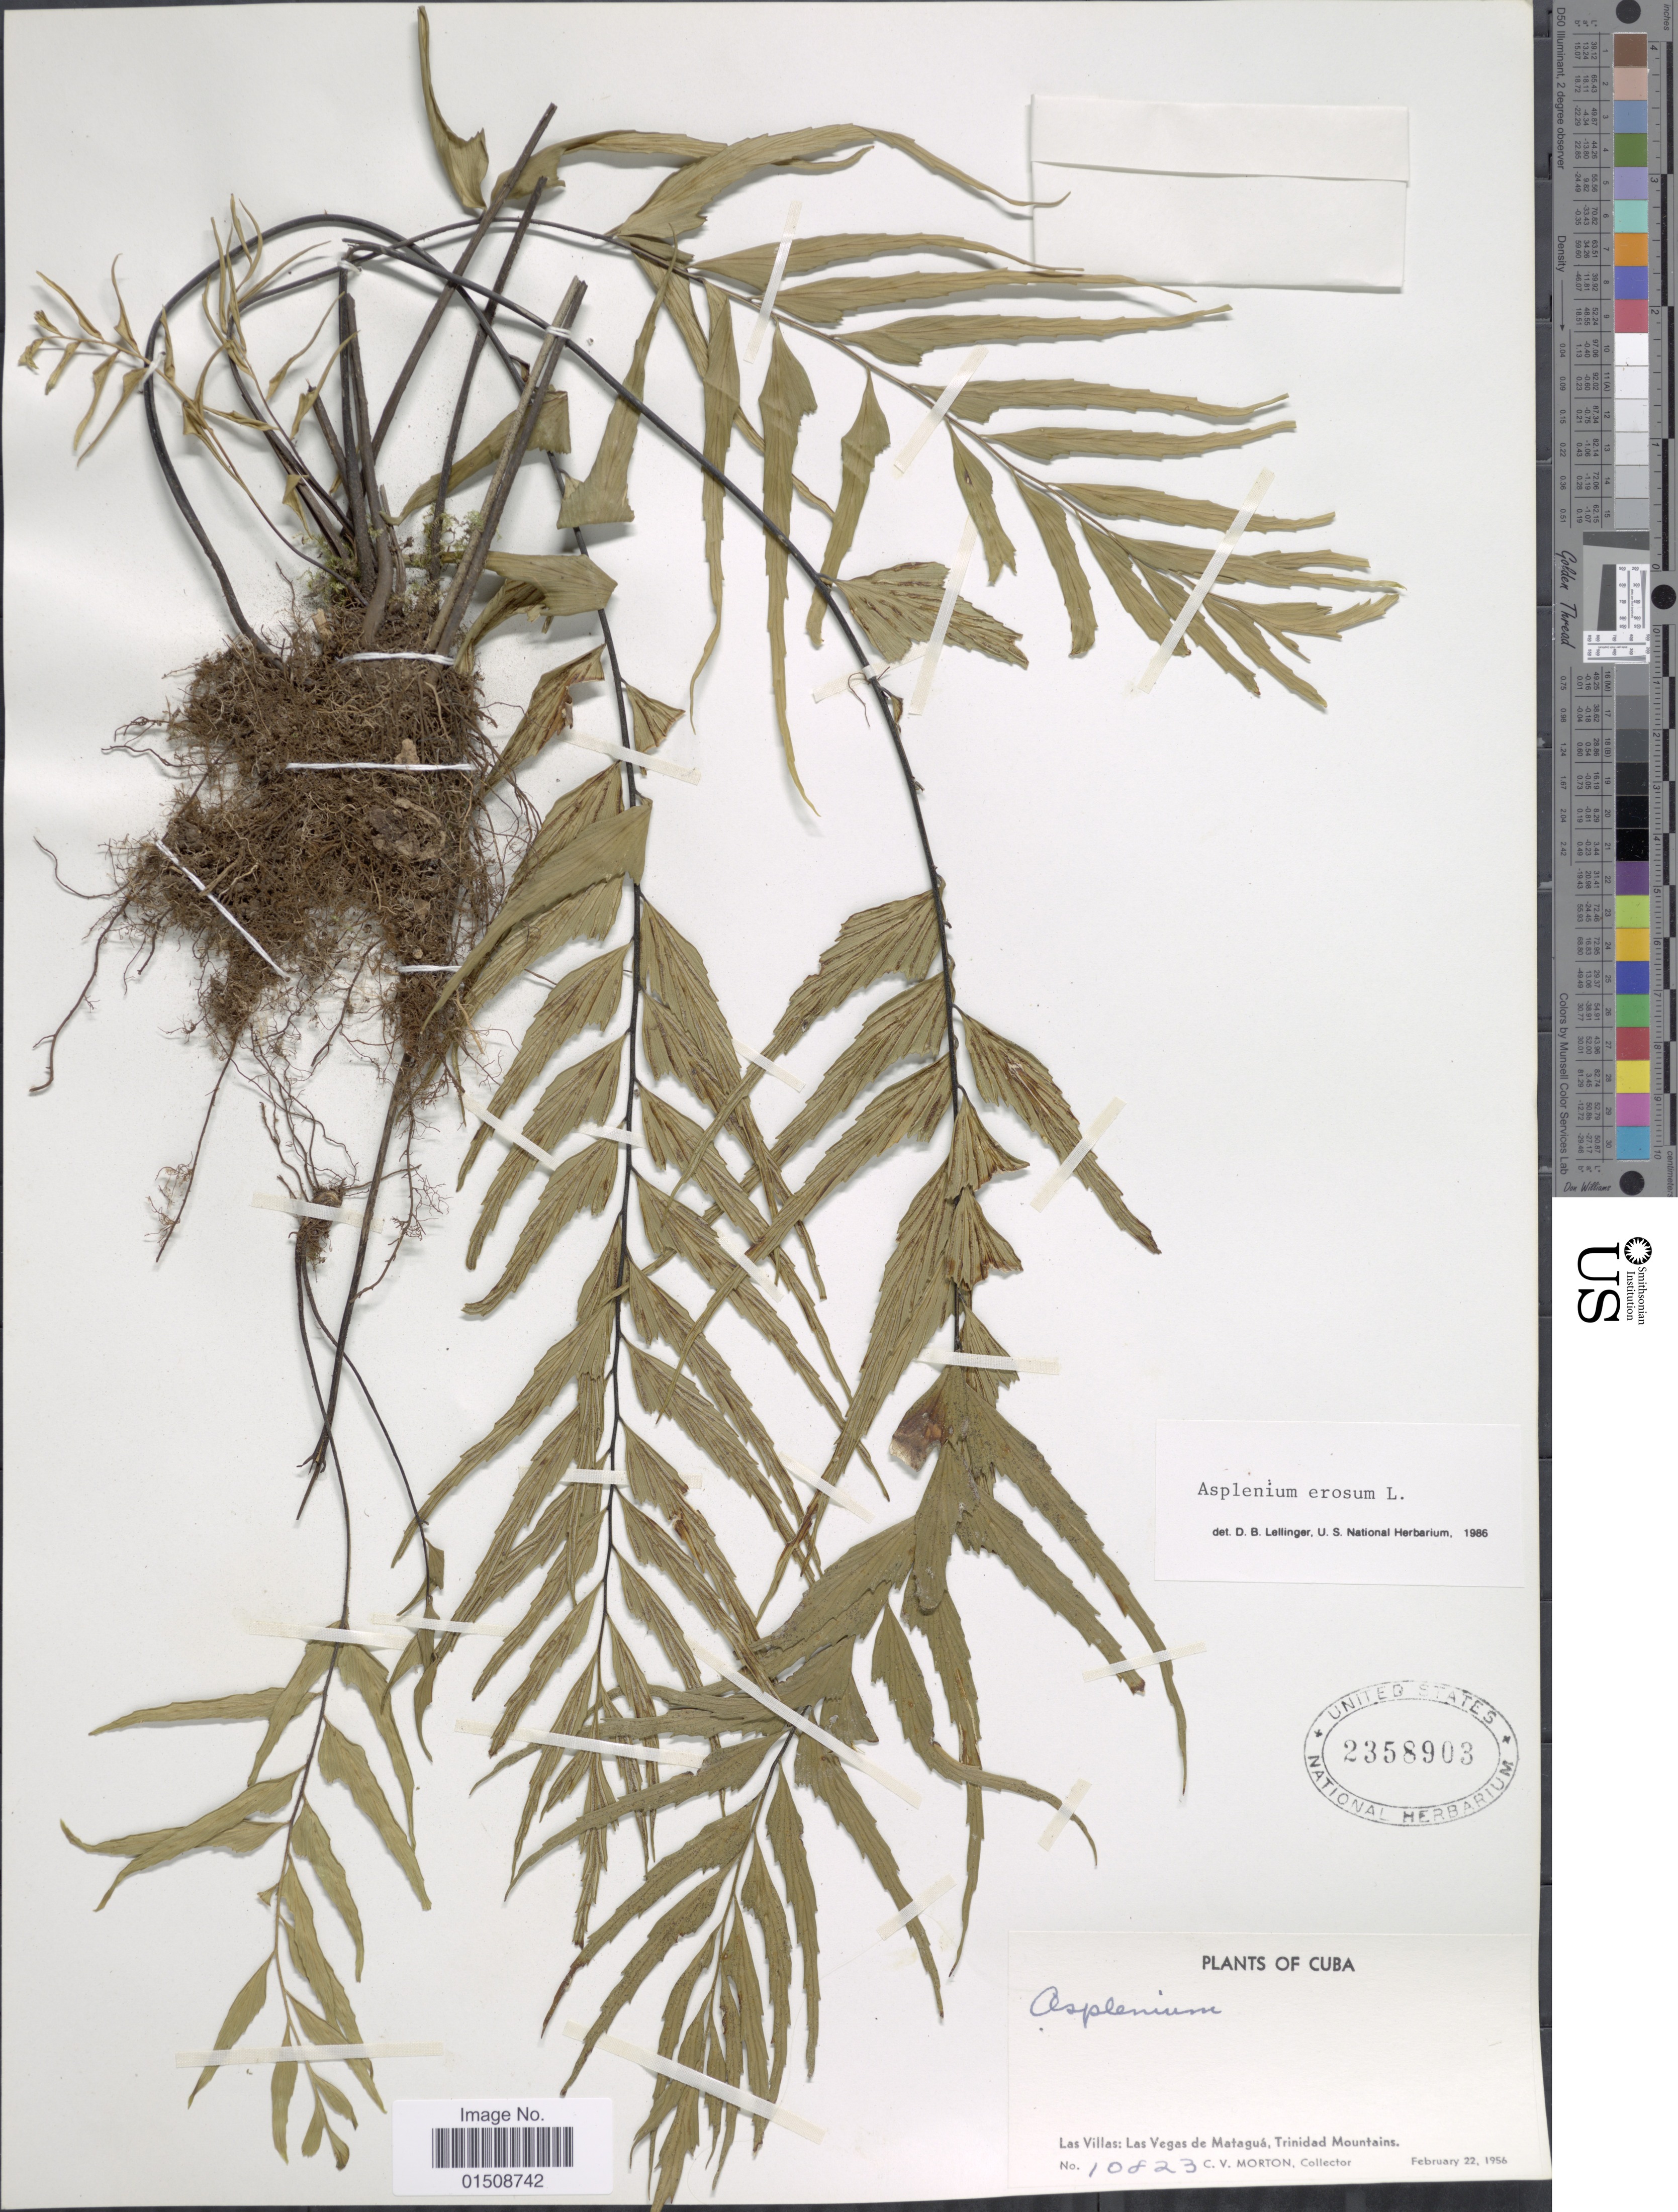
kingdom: Plantae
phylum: Tracheophyta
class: Polypodiopsida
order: Polypodiales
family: Aspleniaceae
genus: Asplenium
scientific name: Asplenium erosum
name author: L.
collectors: C. V. Morton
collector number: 10823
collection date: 1956-02-22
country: Cuba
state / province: Las Villas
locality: Las Villas: Las Vegas de Mataguá, Trinidad Mountains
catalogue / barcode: US 2358903